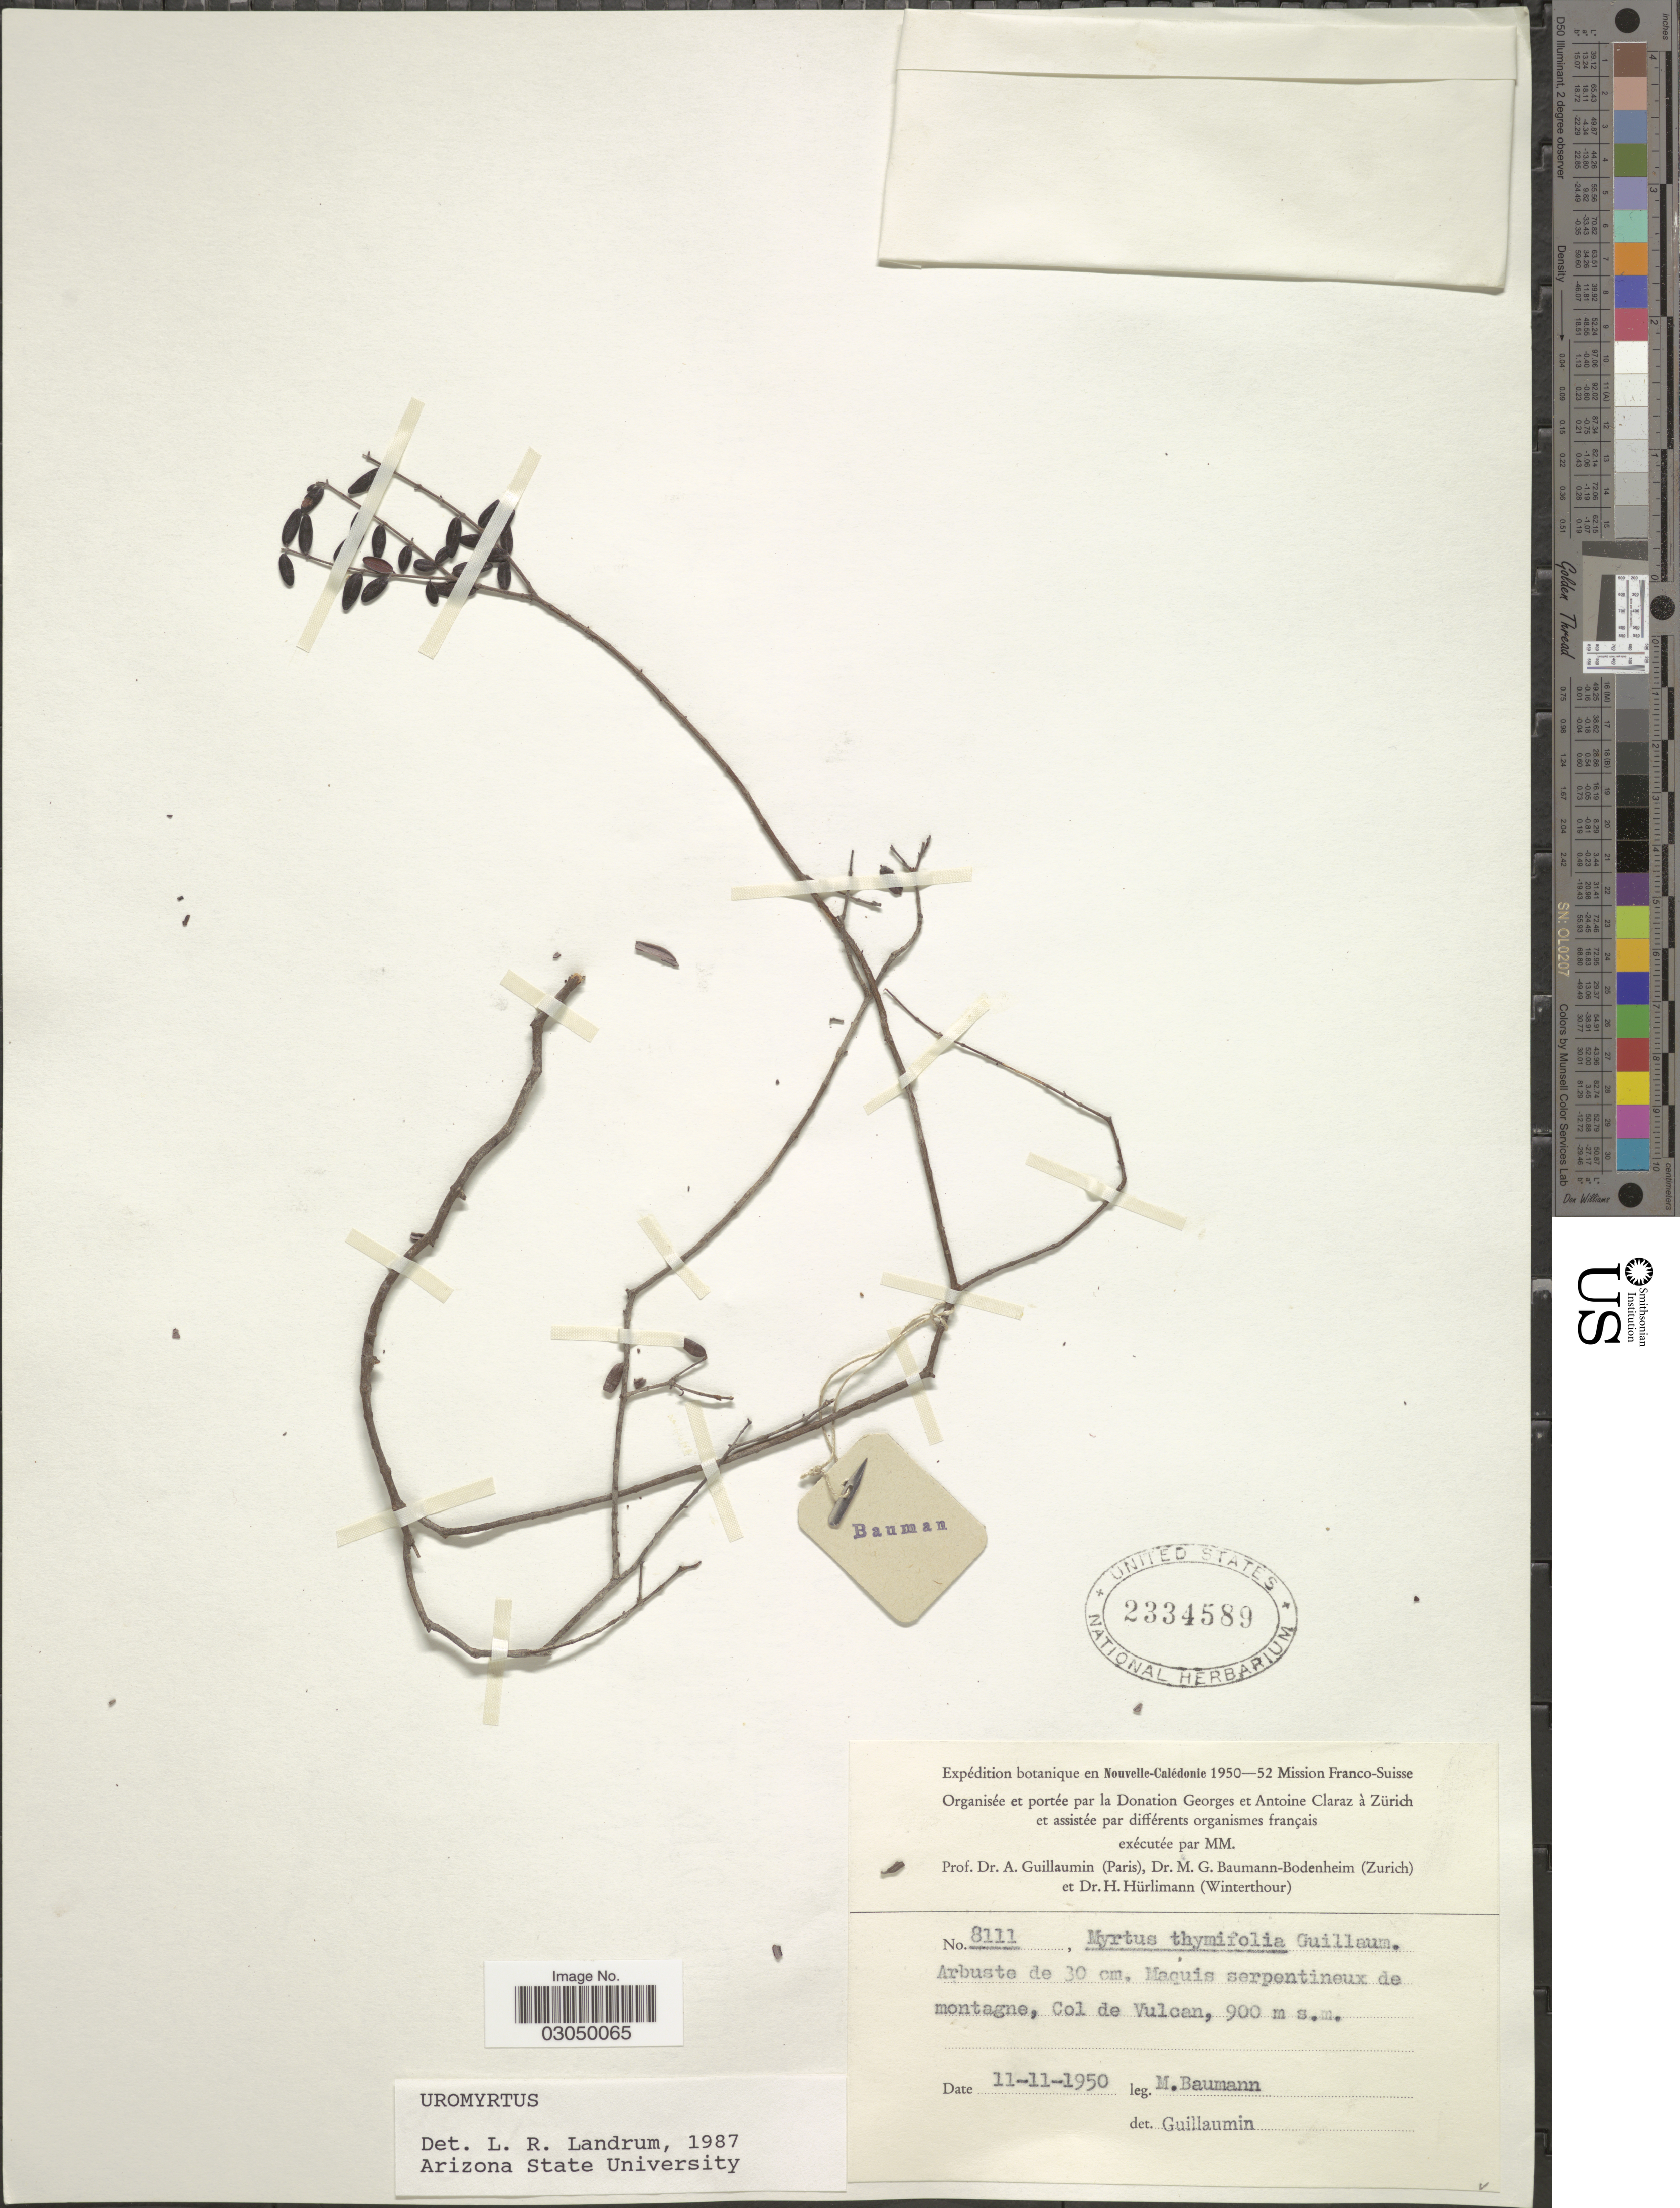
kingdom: Plantae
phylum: Tracheophyta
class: Magnoliopsida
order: Myrtales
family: Myrtaceae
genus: Uromyrtus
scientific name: Uromyrtus thymifolia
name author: (Planch. ex Guillaumin) Burret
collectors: M. Baumann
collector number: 8111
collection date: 1950-11-11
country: New Caledonia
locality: En Nouvelle-Calédonie. Maquis serpentineux de montagne, Col de Vulcan.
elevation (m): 900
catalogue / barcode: US 2334589